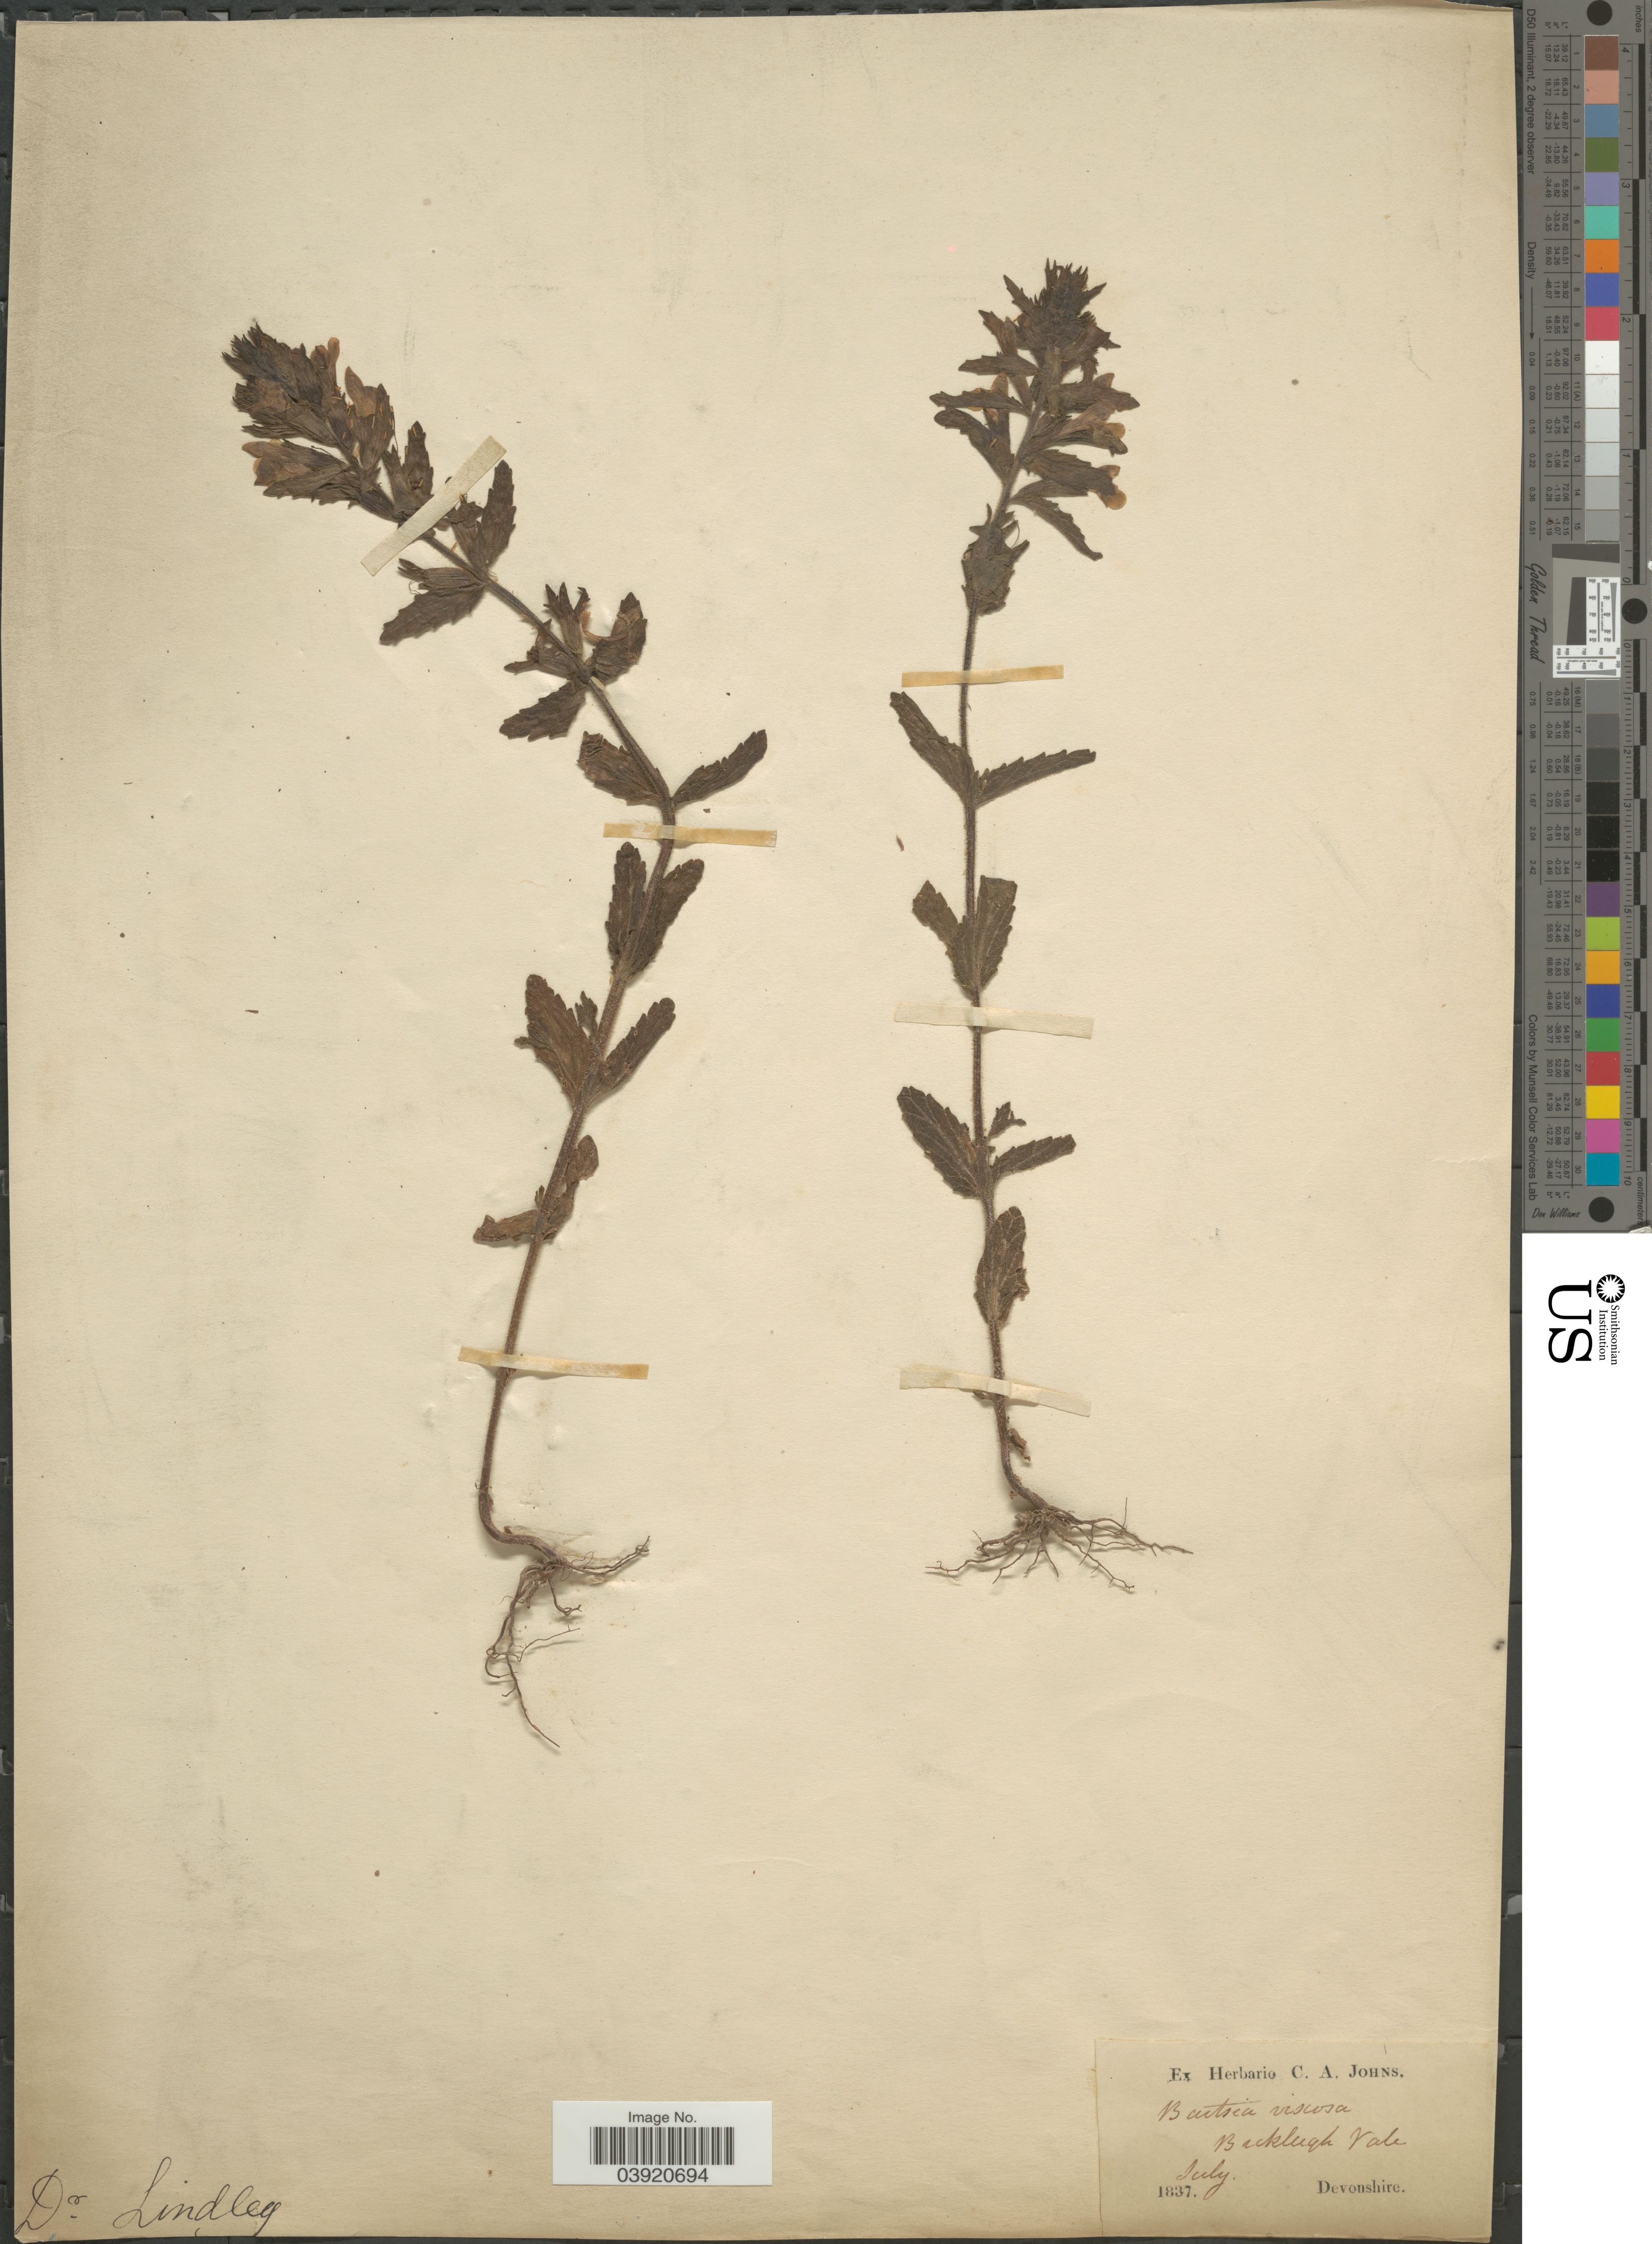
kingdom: Plantae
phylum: Tracheophyta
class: Magnoliopsida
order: Lamiales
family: Orobanchaceae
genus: Bellardia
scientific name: Bellardia viscosa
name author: (L.) Fisch. & C.A. Mey.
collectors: Lindley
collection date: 1837-07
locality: Devonshire.